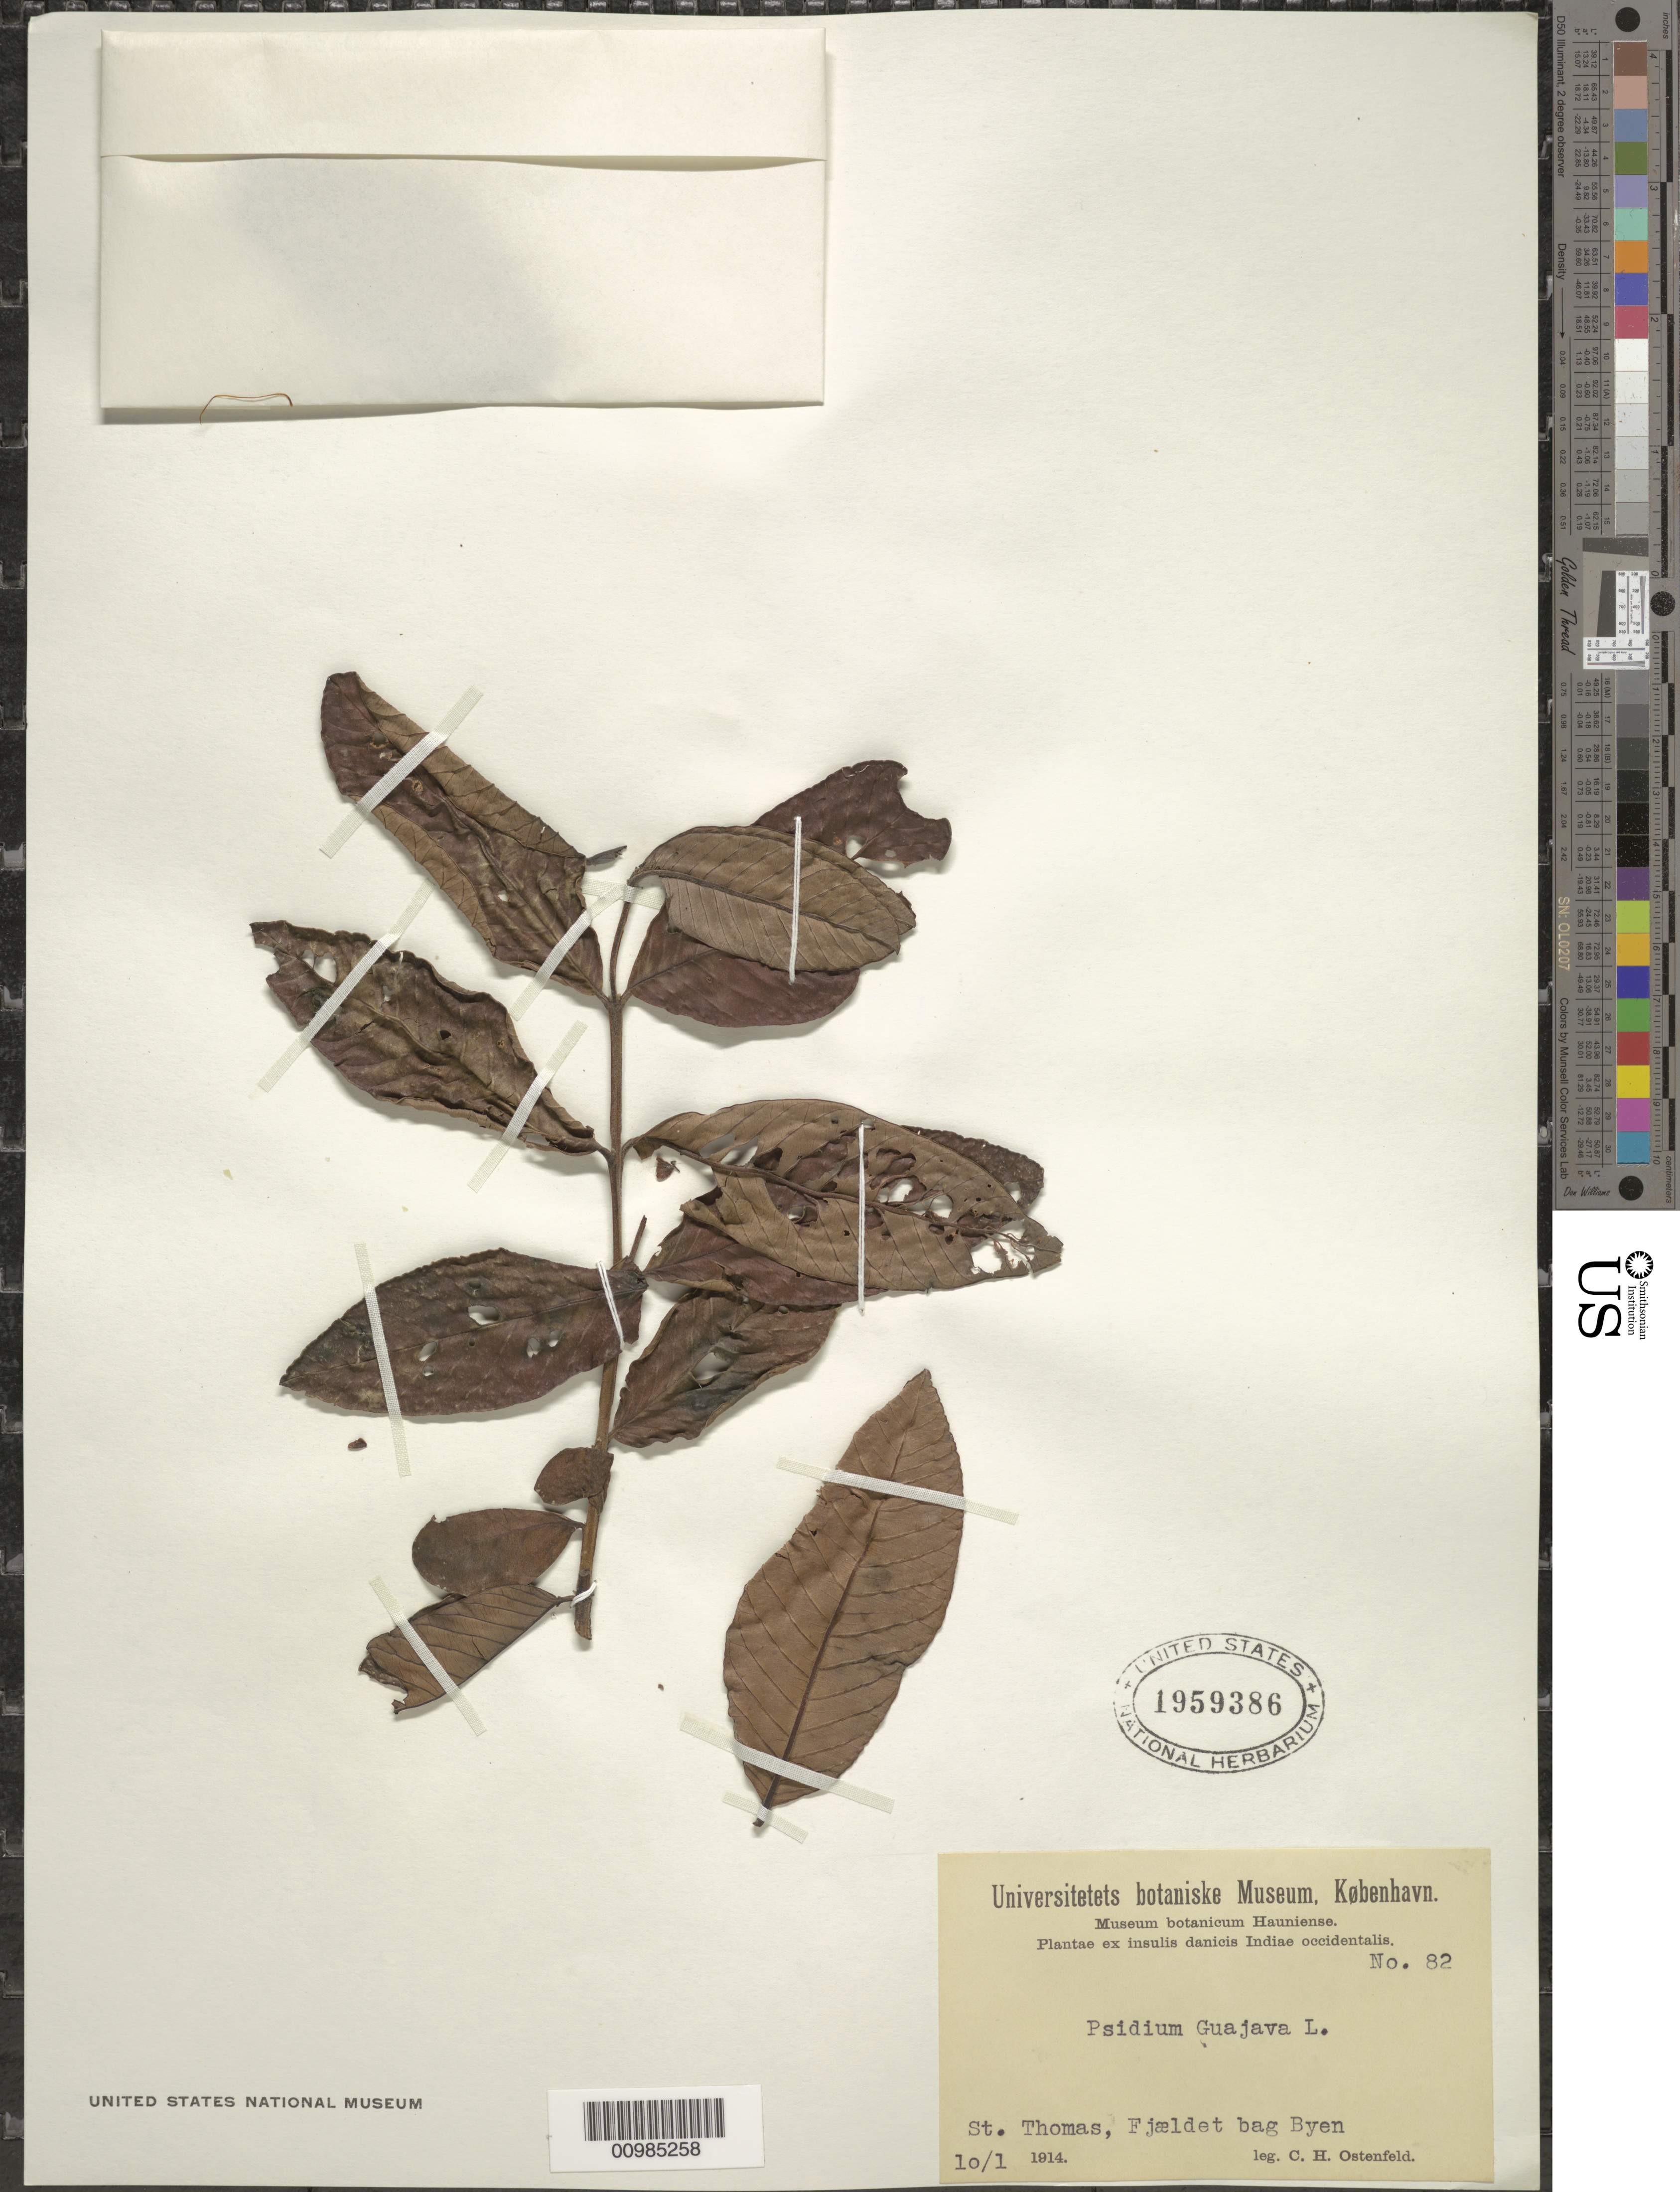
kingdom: Plantae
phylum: Tracheophyta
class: Magnoliopsida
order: Myrtales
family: Myrtaceae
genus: Psidium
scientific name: Psidium guajava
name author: L.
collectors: C. Ostenfeld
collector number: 82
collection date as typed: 01 Oct 1914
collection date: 1914-10-01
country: U.S. Virgin Islands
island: St. Thomas I.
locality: Fjaeldet bag Byen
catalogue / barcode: US 1959386